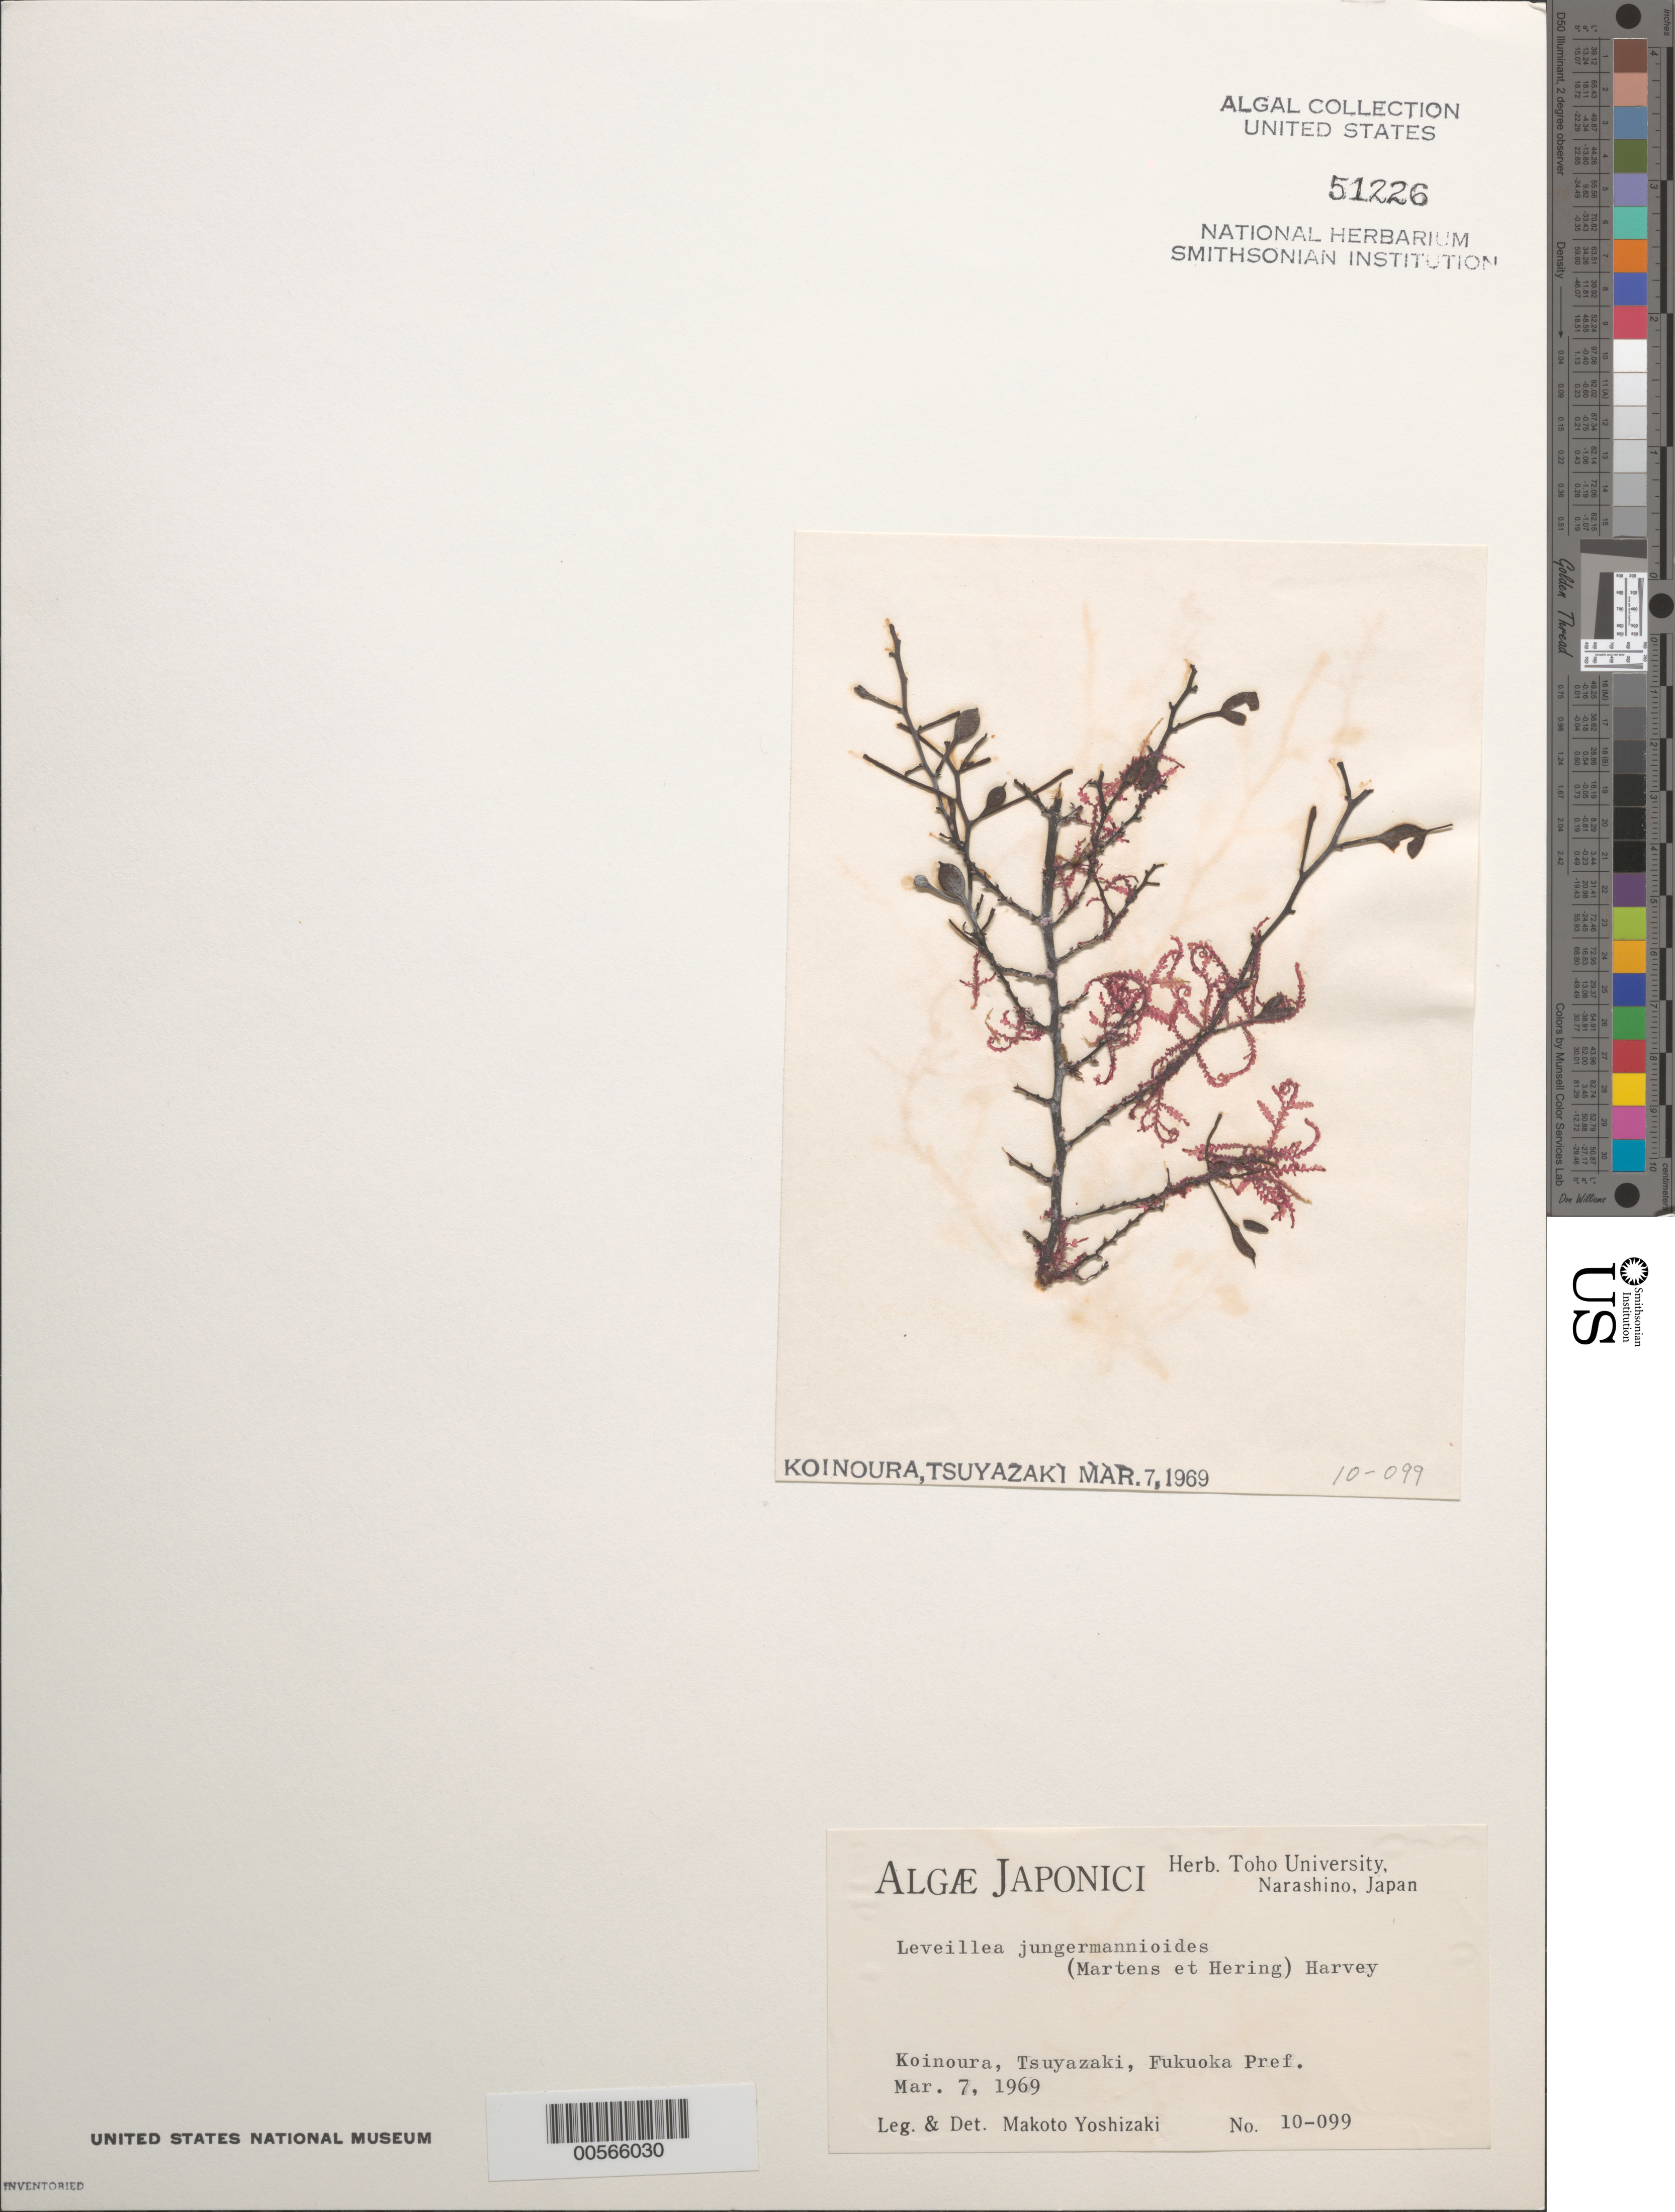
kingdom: Plantae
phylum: Rhodophyta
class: Florideophyceae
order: Ceramiales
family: Rhodomelaceae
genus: Leveillea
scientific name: Leveillea jungermannioides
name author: (Hering & G. Martens in G. Martens & Hering) Harv.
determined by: Yoshizaki, M.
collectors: M. Yoshizaki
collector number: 10-099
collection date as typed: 07 Mar 1969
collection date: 1969-03-07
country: Japan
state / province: Hukuoka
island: Kyushu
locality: Koinoura, Tsuyazaki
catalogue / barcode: US 51226